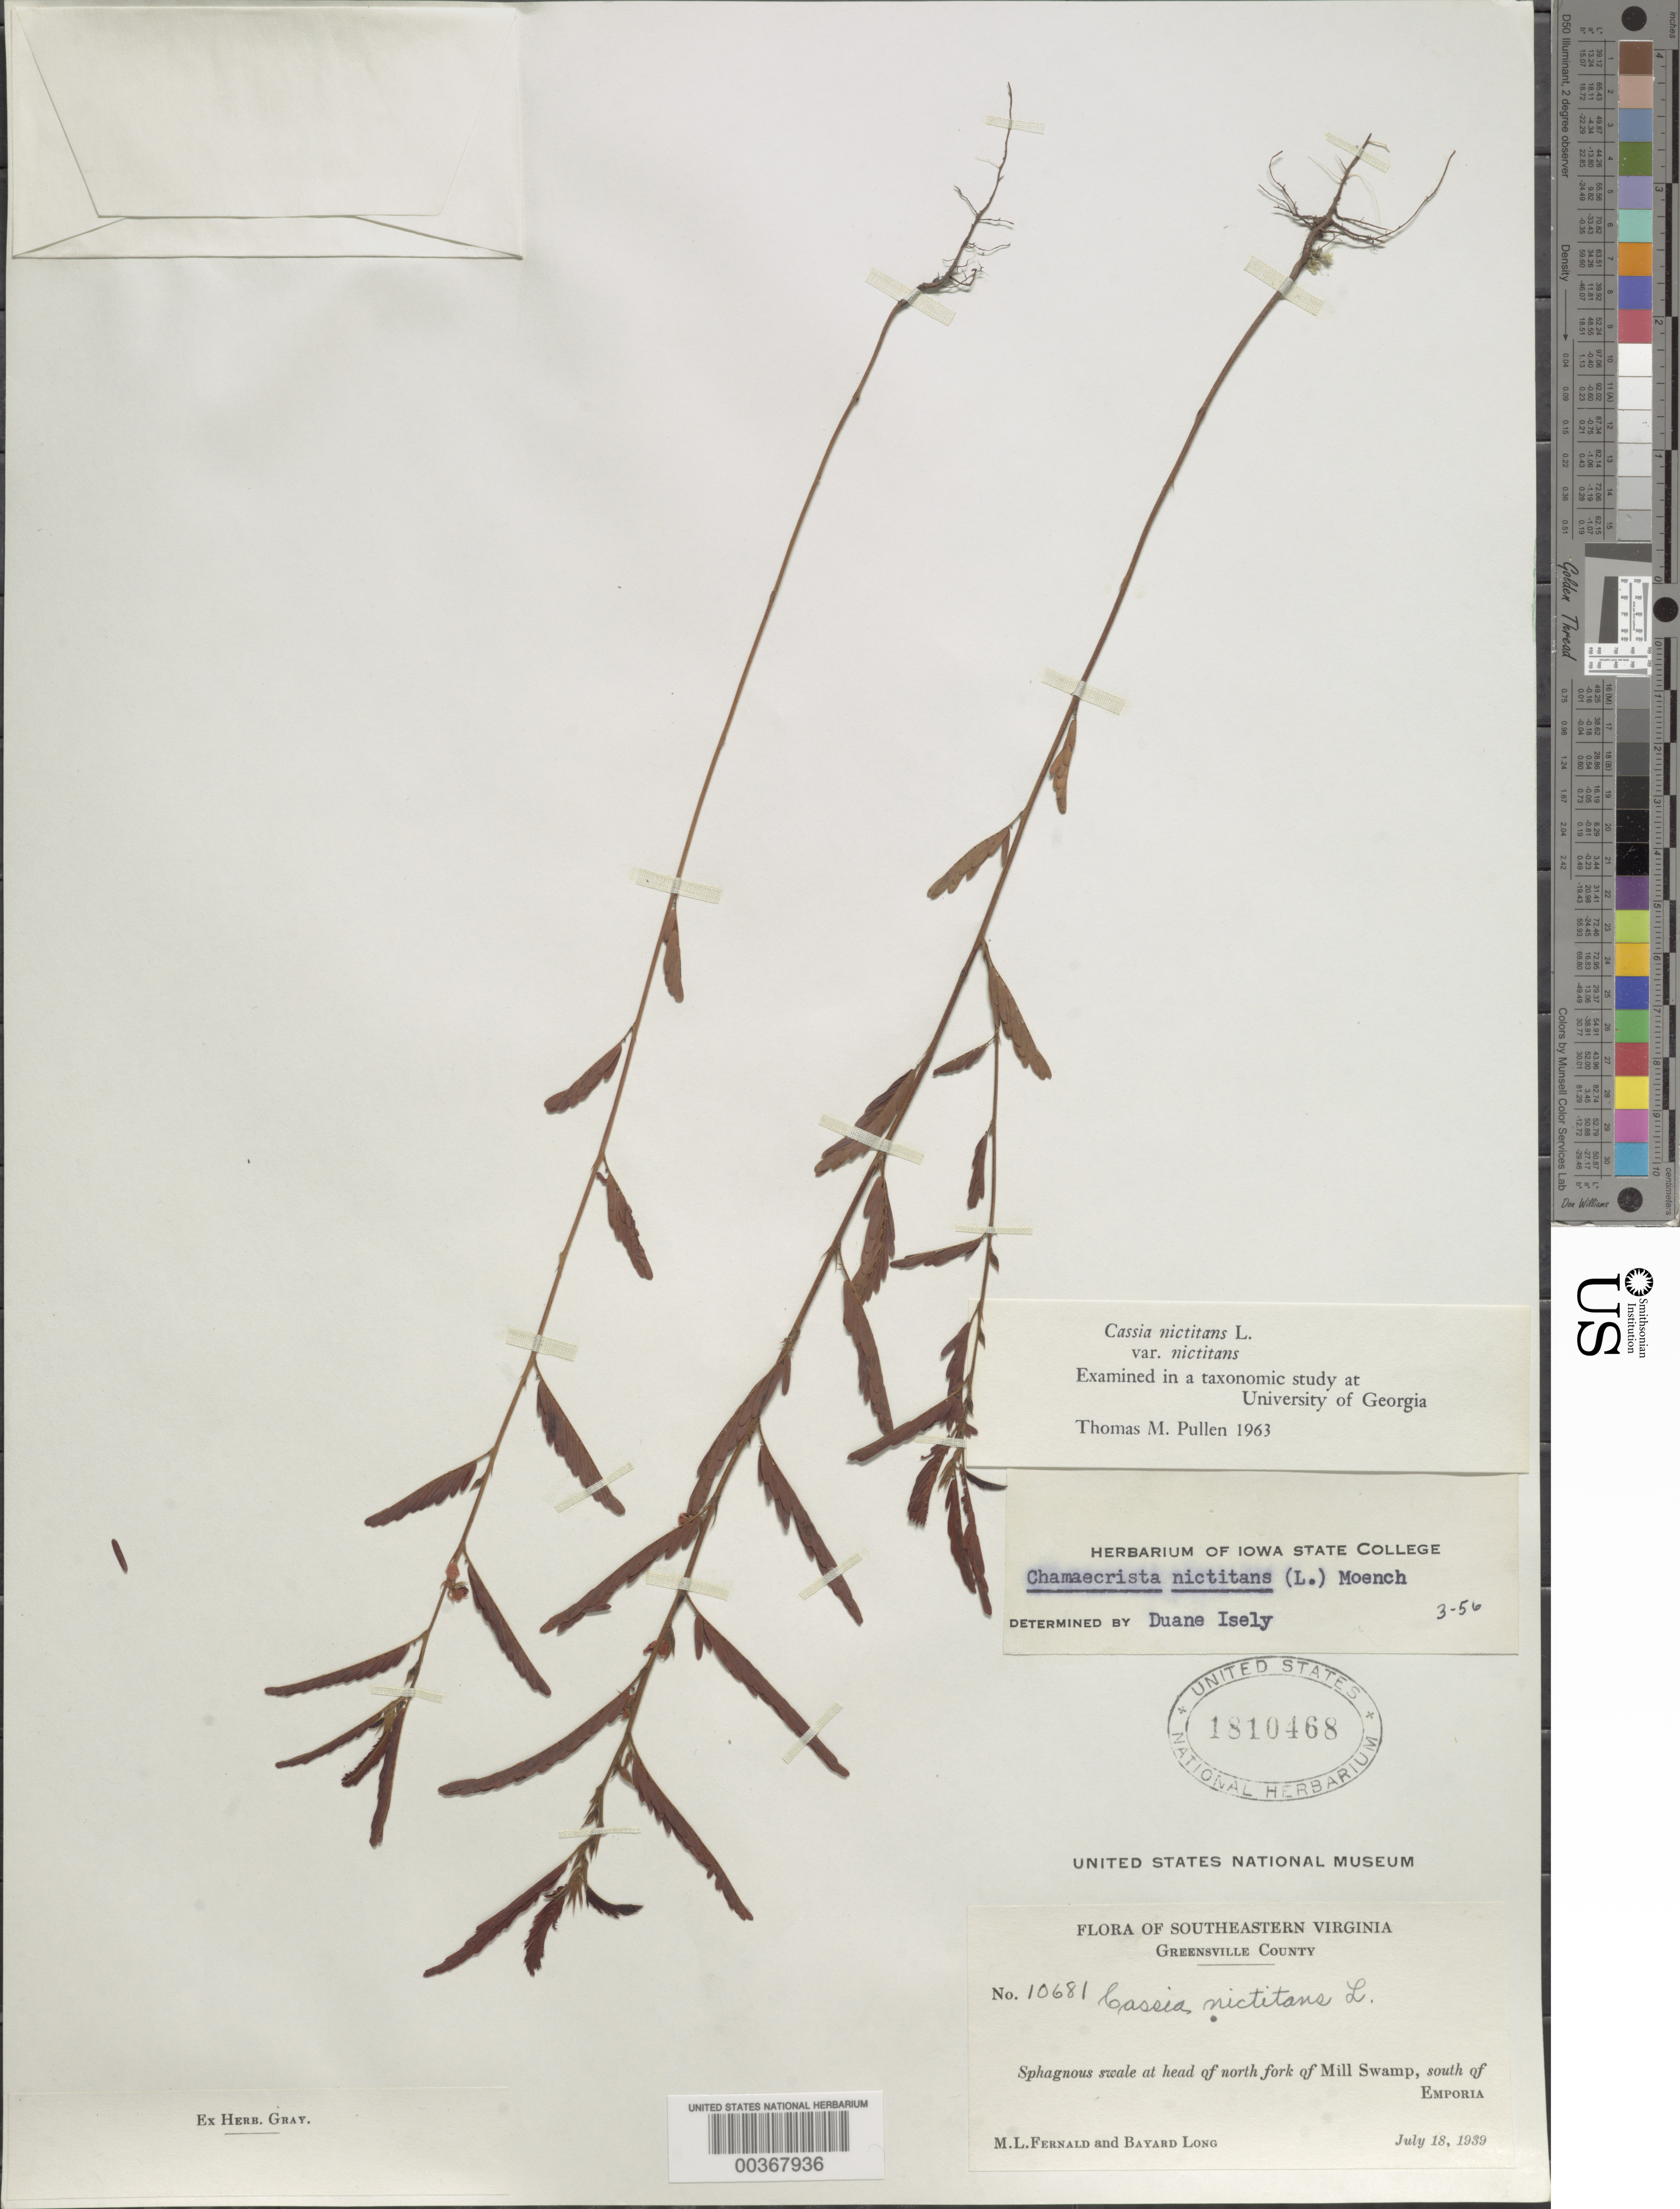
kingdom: Plantae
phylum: Tracheophyta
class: Magnoliopsida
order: Fabales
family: Fabaceae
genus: Chamaecrista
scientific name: Chamaecrista nictitans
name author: (L.) Moench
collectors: M. L. Fernald & B. H. Long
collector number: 10681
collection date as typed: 18 Jul 1939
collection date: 1939-07-18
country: United States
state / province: Virginia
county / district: Greensville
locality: At head of n fork of mill swamp, s of emporia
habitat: Sphagnous swale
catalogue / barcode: US 1810468